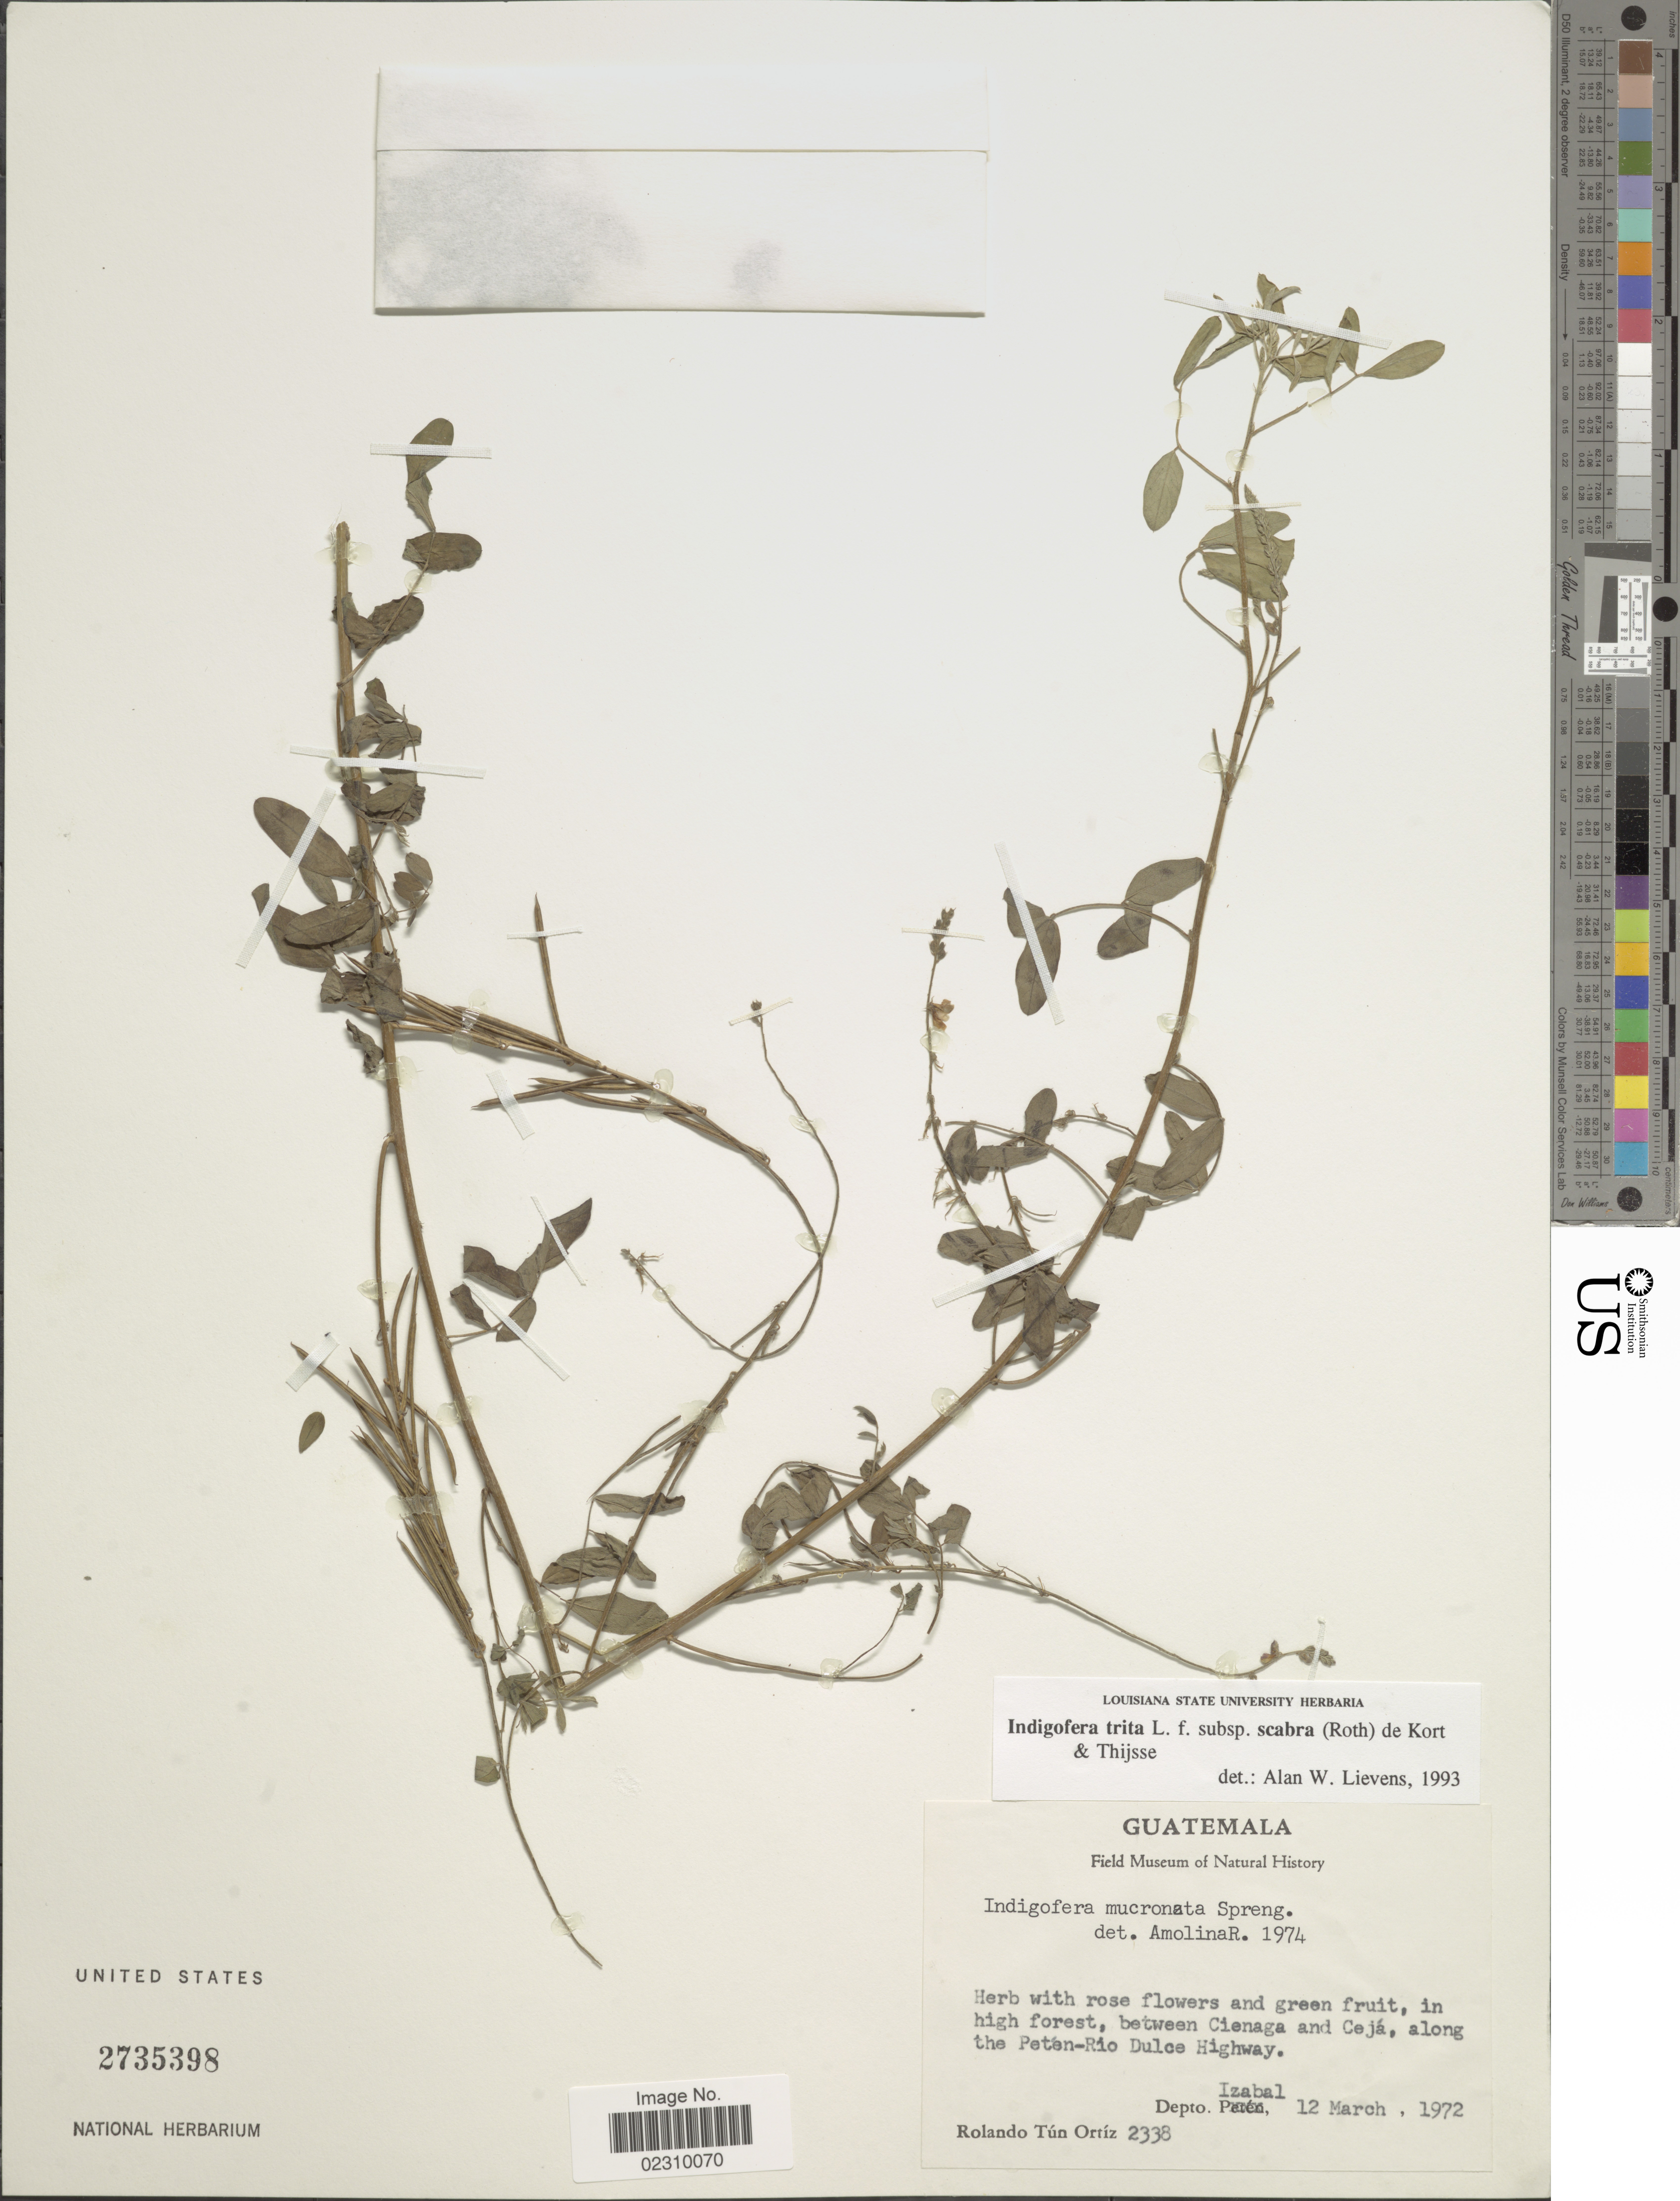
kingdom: Plantae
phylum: Tracheophyta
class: Magnoliopsida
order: Fabales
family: Fabaceae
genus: Indigofera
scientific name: Indigofera trita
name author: L. f.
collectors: R. T. Ortíz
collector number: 2338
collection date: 1972-03-12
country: Guatemala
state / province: Izabal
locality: Between Cienaga and Ceja, along the Peten-Rio Dulce Highway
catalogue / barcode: US 2735398